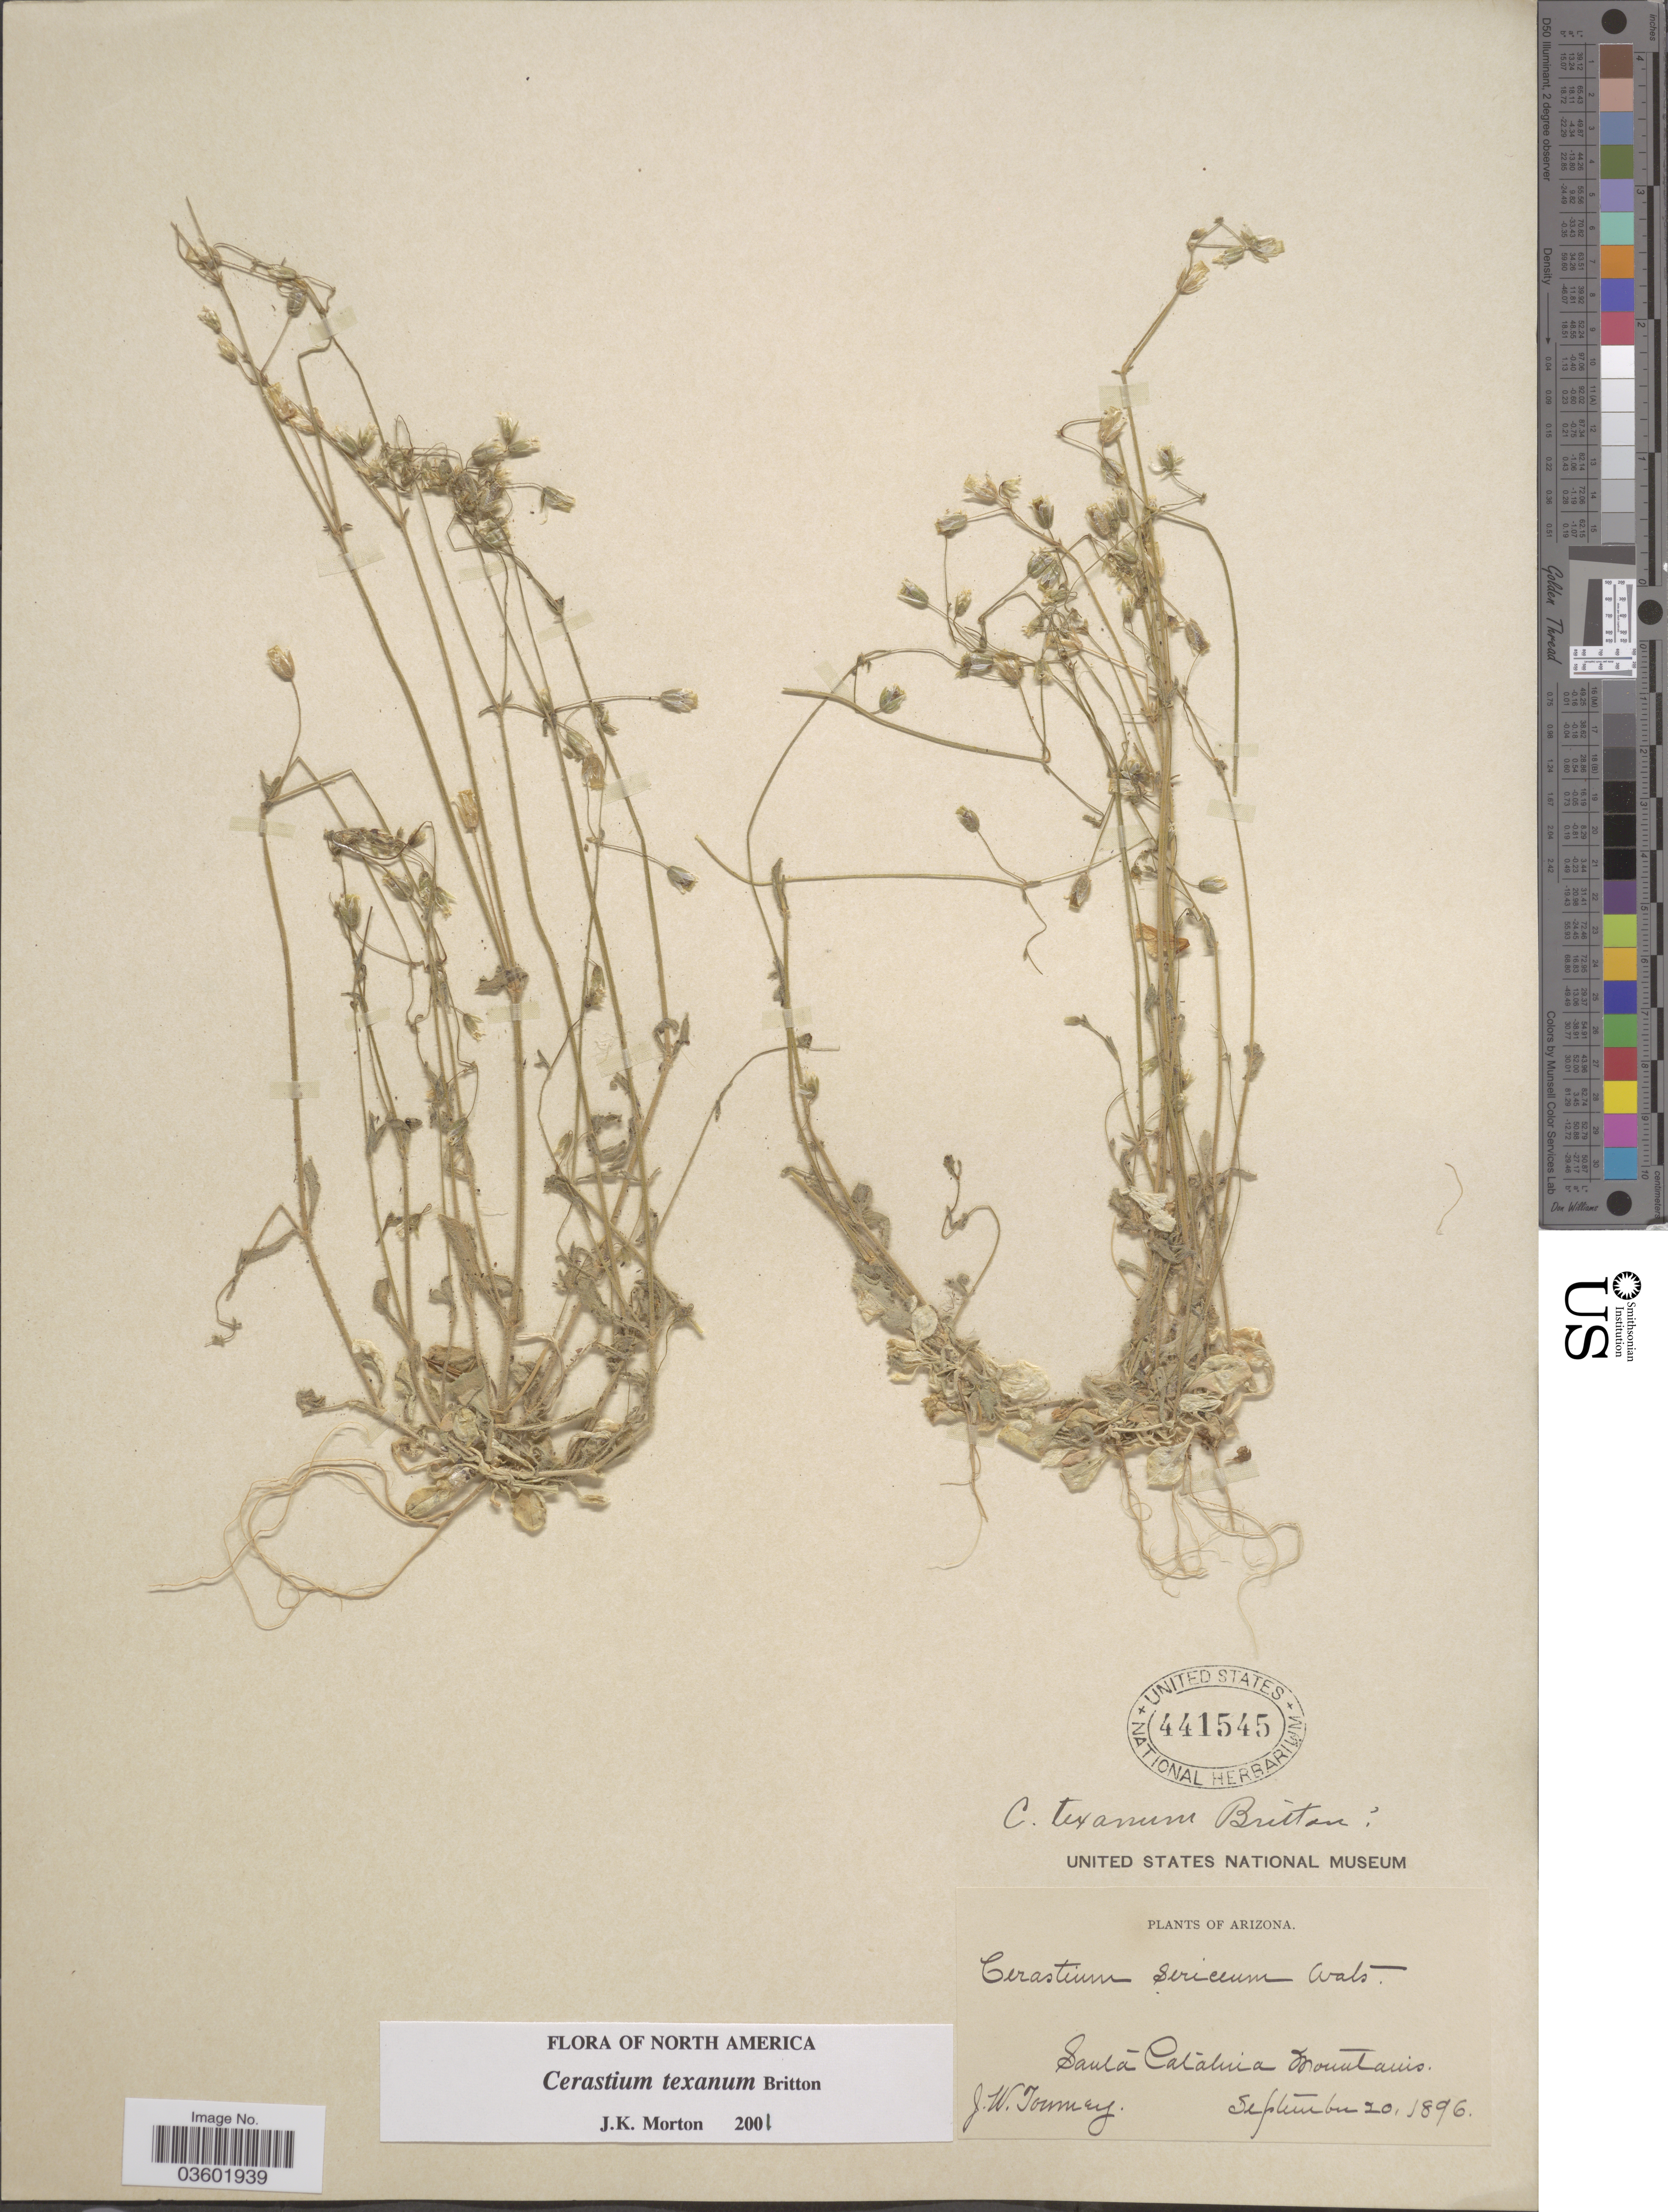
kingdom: Plantae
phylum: Tracheophyta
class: Magnoliopsida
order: Caryophyllales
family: Caryophyllaceae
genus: Cerastium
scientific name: Cerastium texanum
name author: Britton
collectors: J. W. Toumey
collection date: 1896-09-20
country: United States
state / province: Arizona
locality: Santa Catalina Mountains.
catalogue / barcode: US 441545